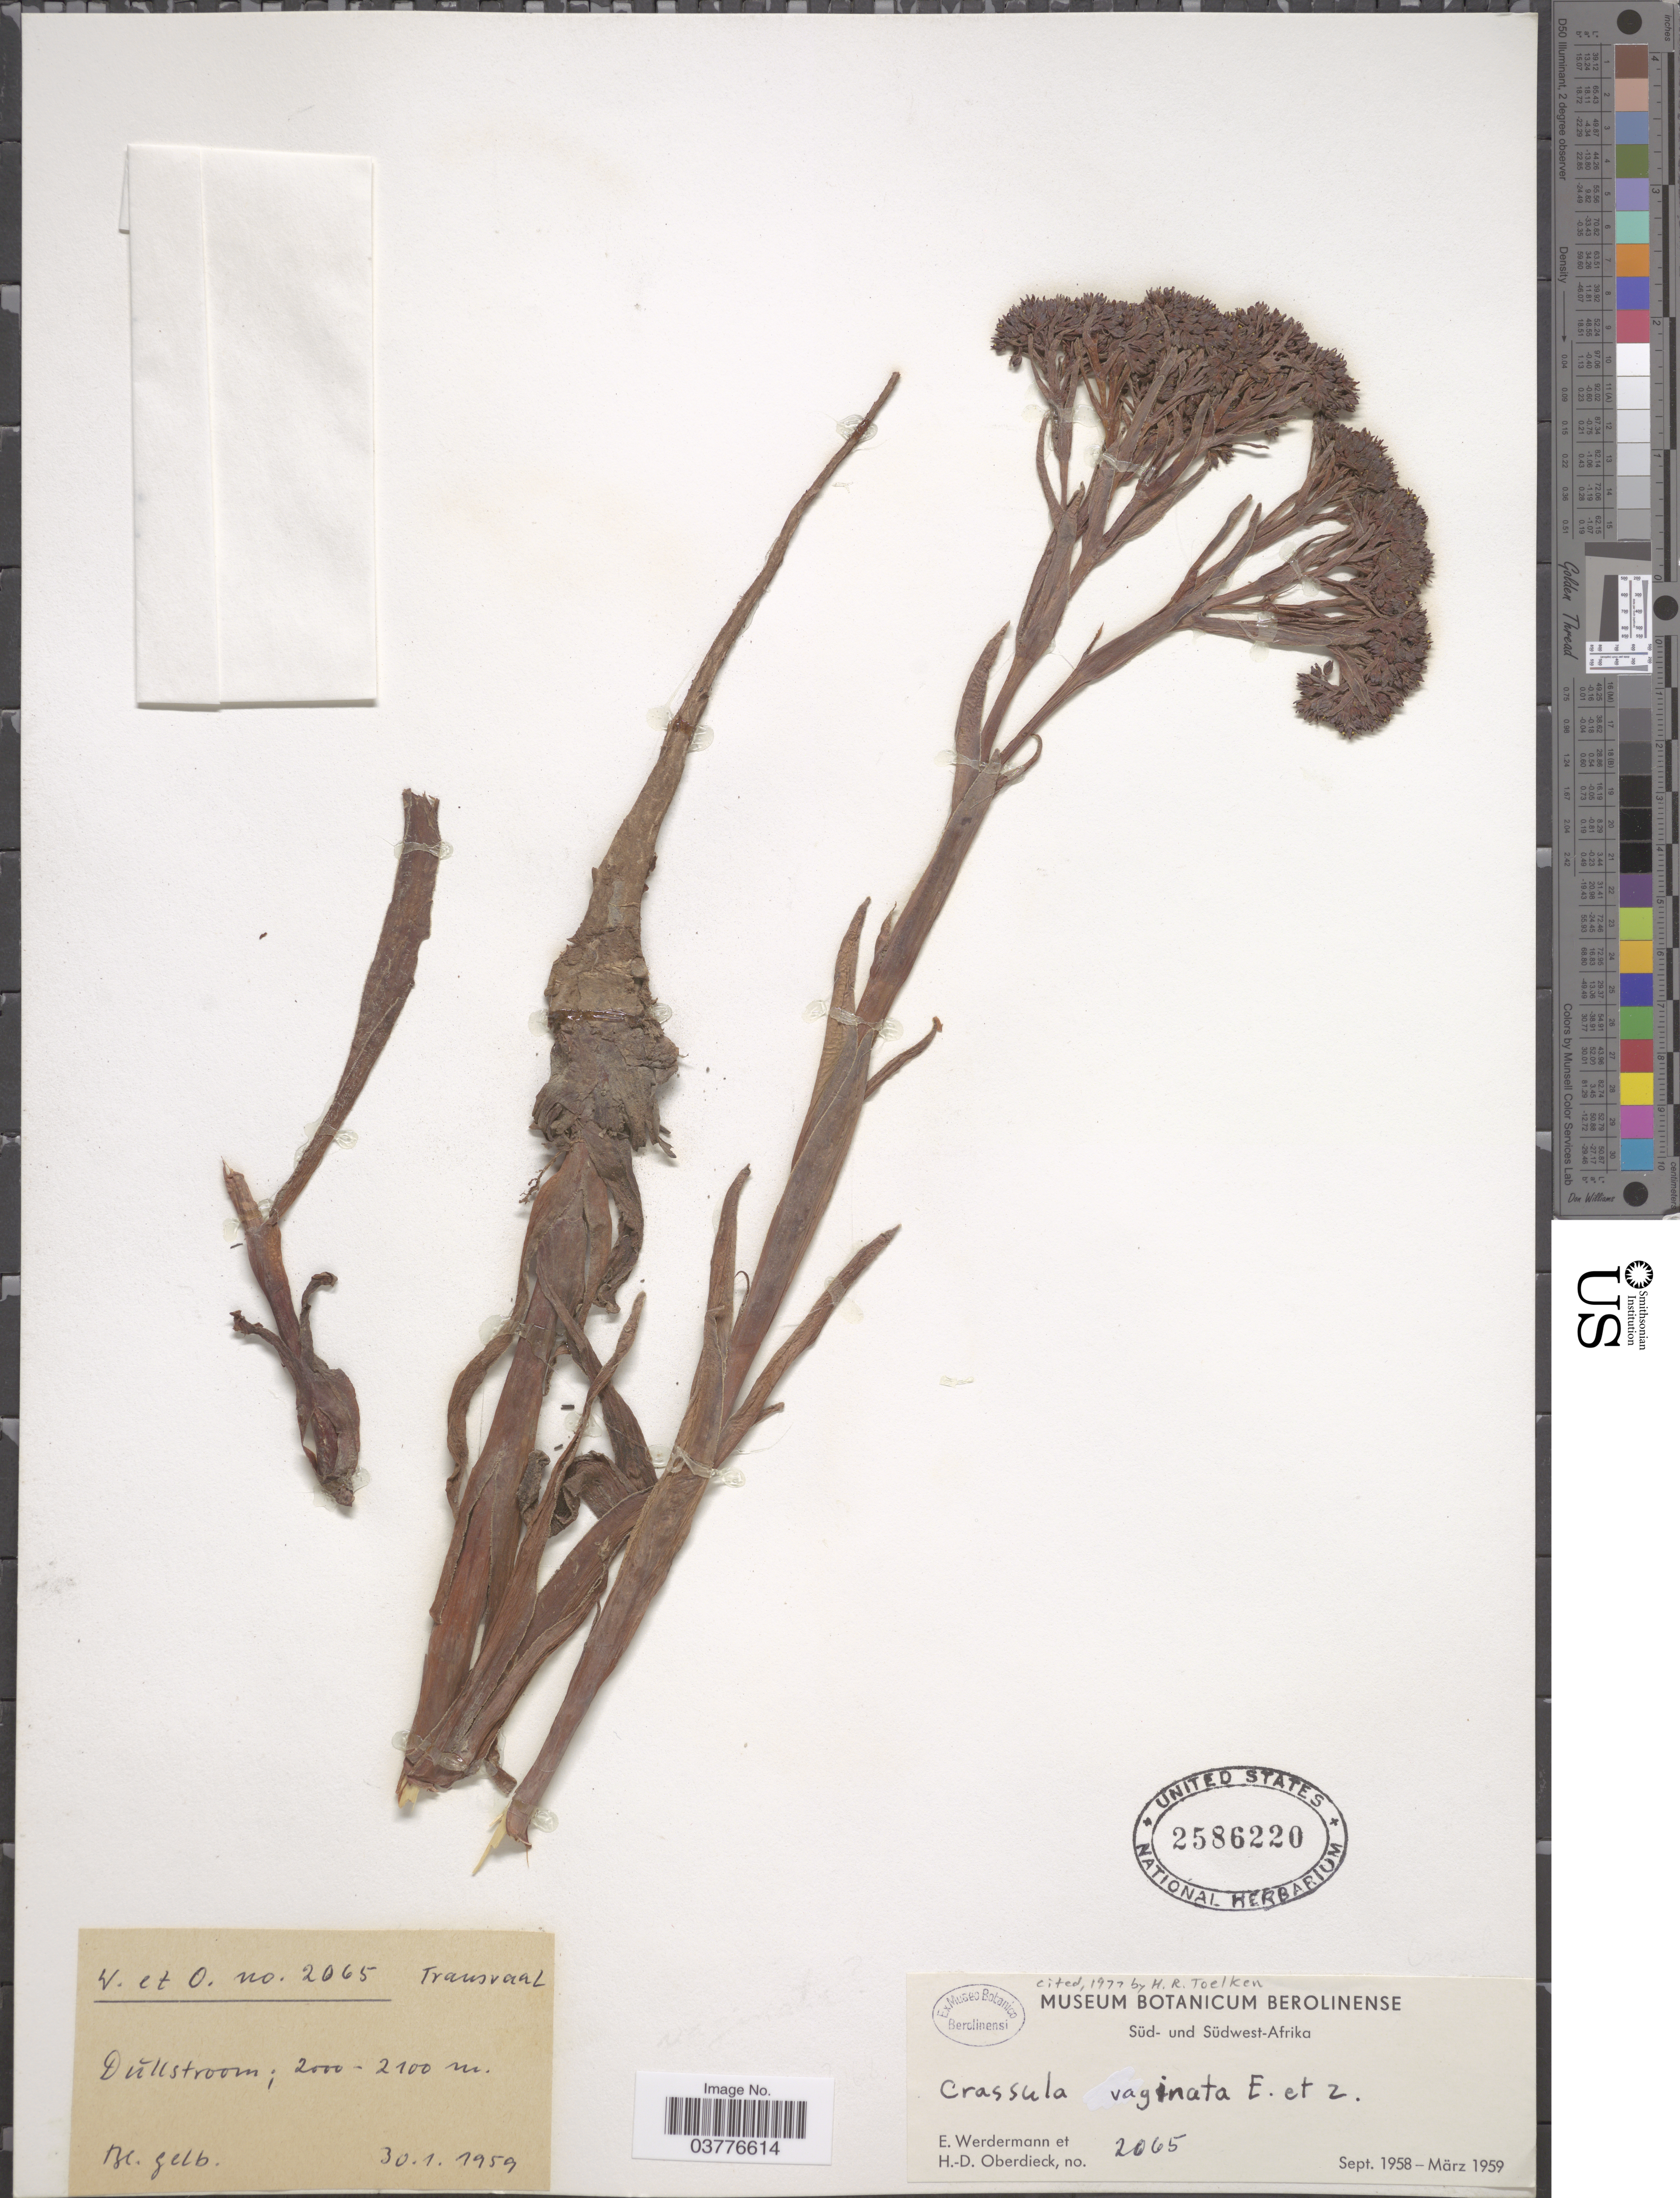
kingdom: Plantae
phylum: Tracheophyta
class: Magnoliopsida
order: Saxifragales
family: Crassulaceae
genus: Crassula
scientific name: Crassula vaginata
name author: Eckl. & Zeyh.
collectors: E. Werdermann & H. Oberdieck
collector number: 2065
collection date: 1959-01-30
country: South Africa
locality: Transvaal. Dullstroom.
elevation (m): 2000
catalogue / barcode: US 2586220